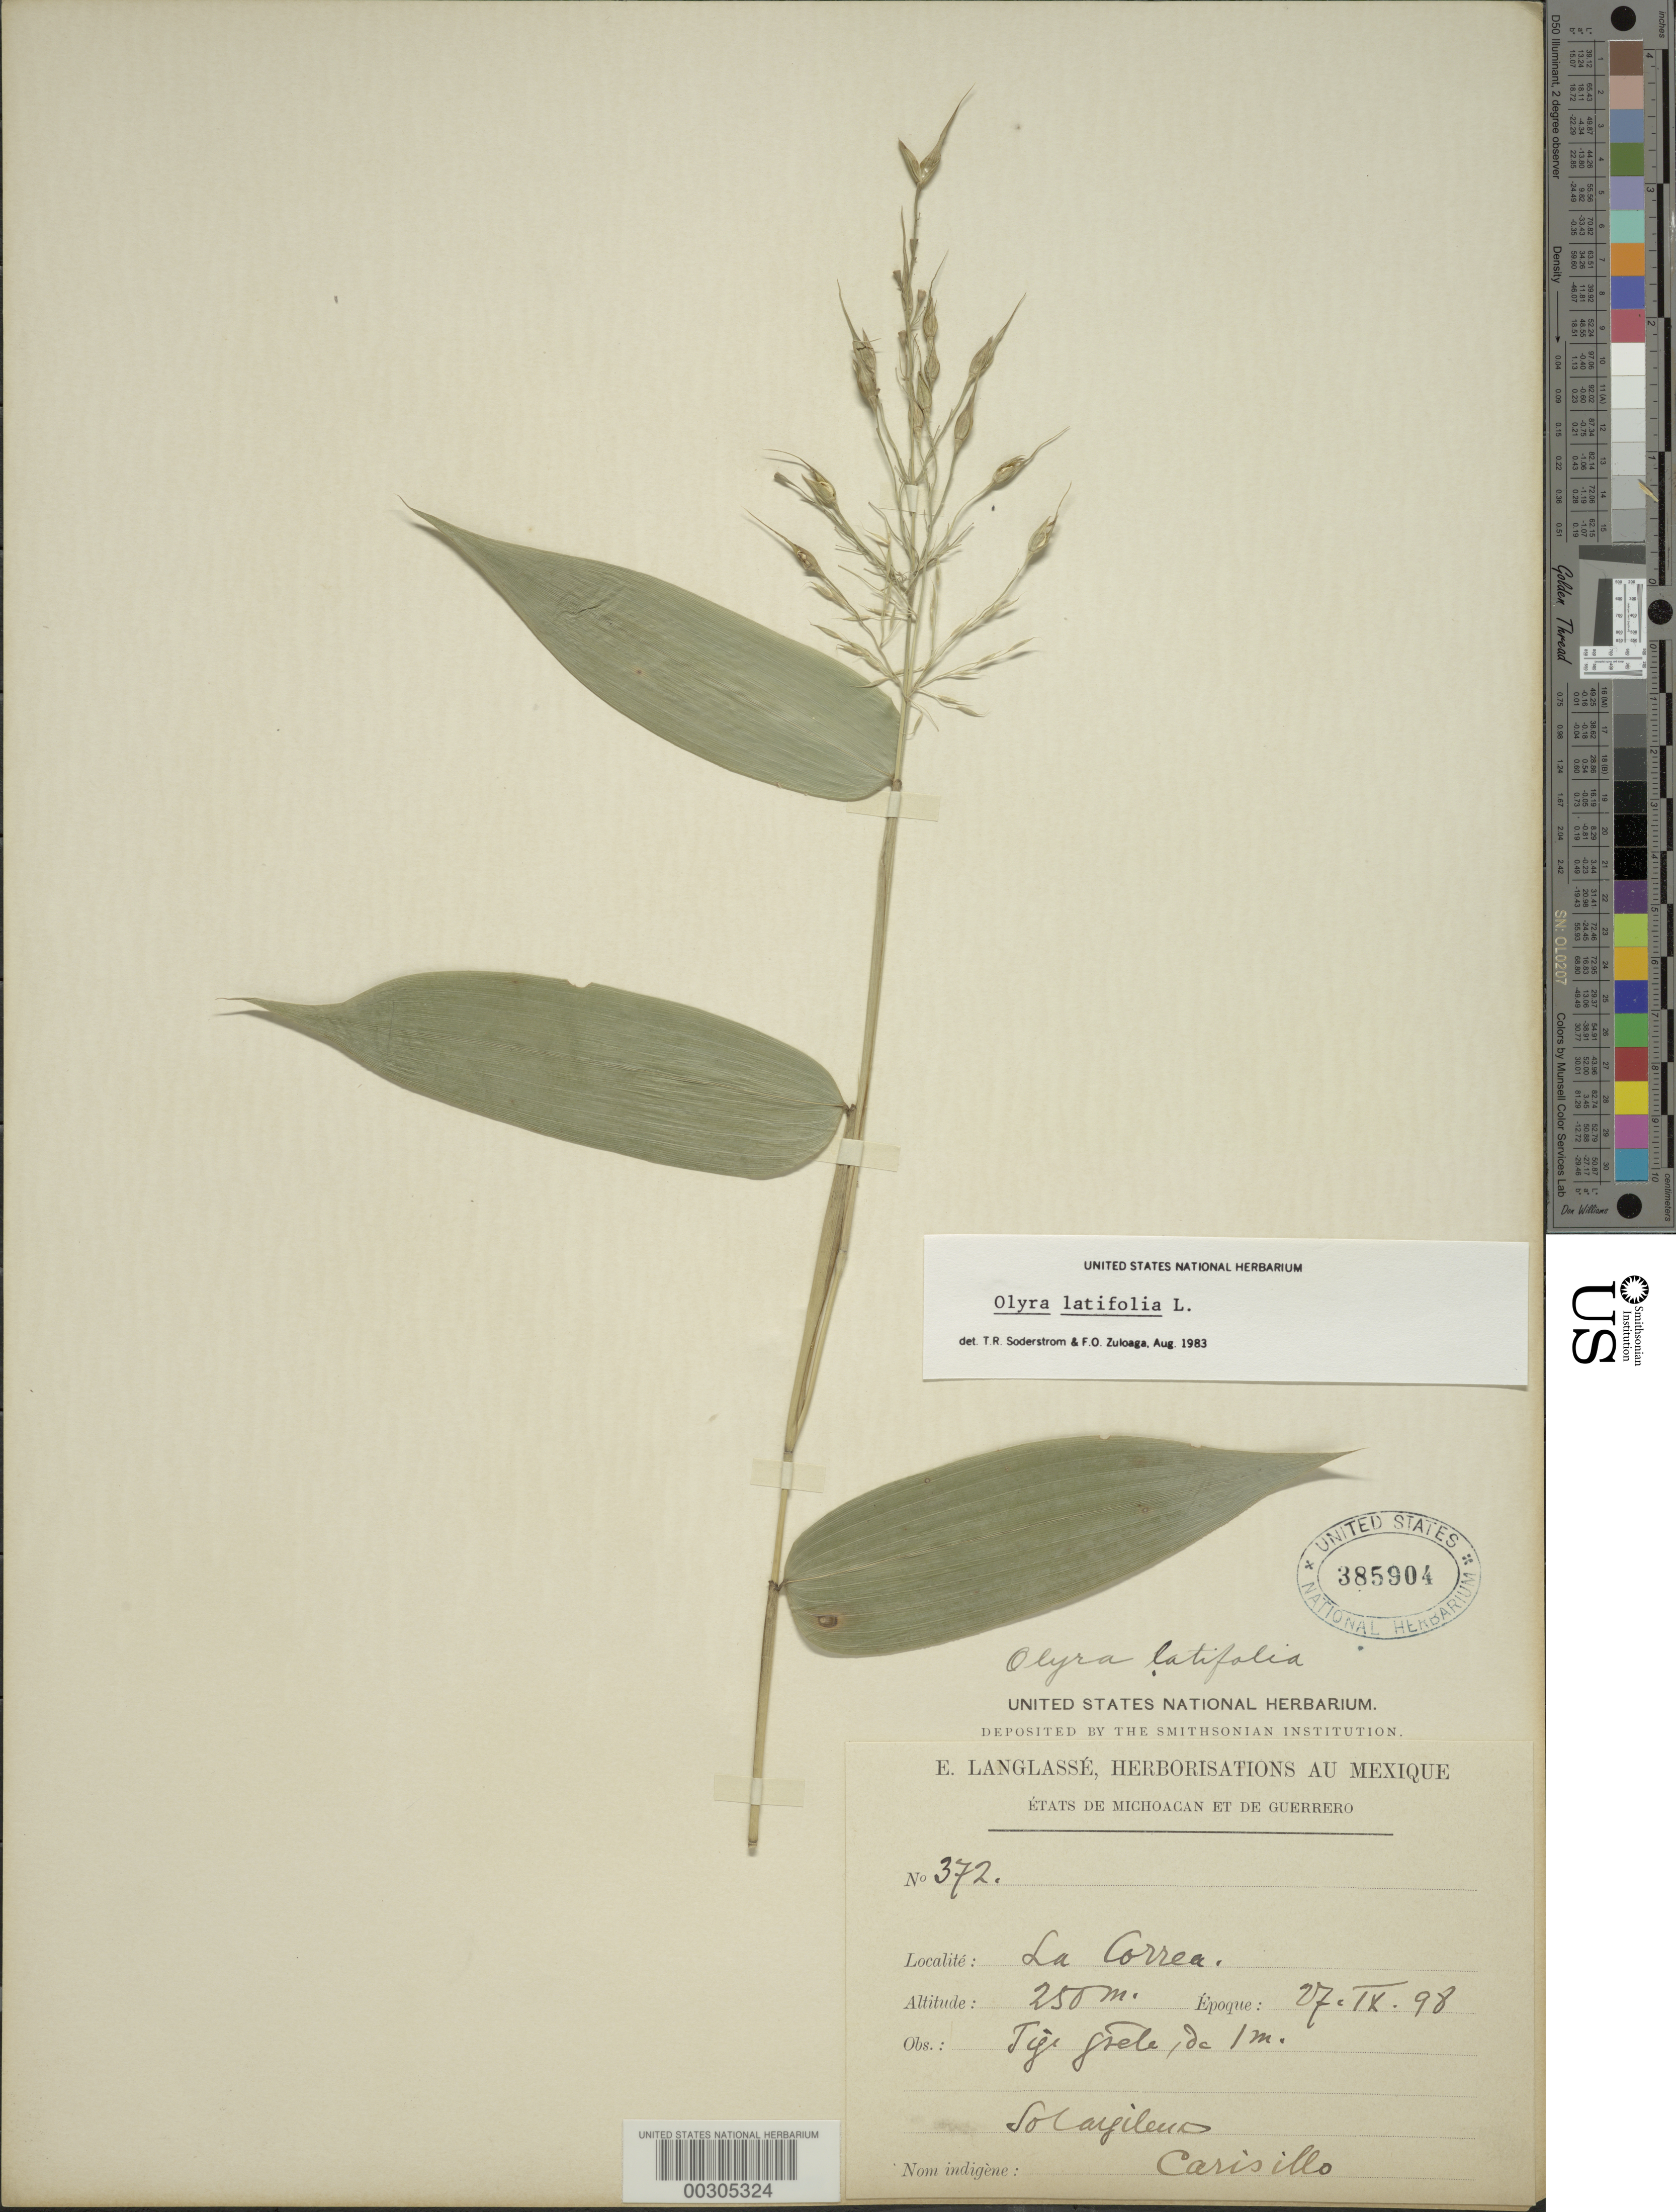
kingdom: Plantae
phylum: Tracheophyta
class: Liliopsida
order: Poales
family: Poaceae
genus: Olyra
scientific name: Olyra latifolia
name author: L.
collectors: E. Langlassé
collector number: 372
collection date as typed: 07 Sep 1898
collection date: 1898-09-07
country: Mexico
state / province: Michoacán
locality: La correa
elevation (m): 250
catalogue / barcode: US 385904